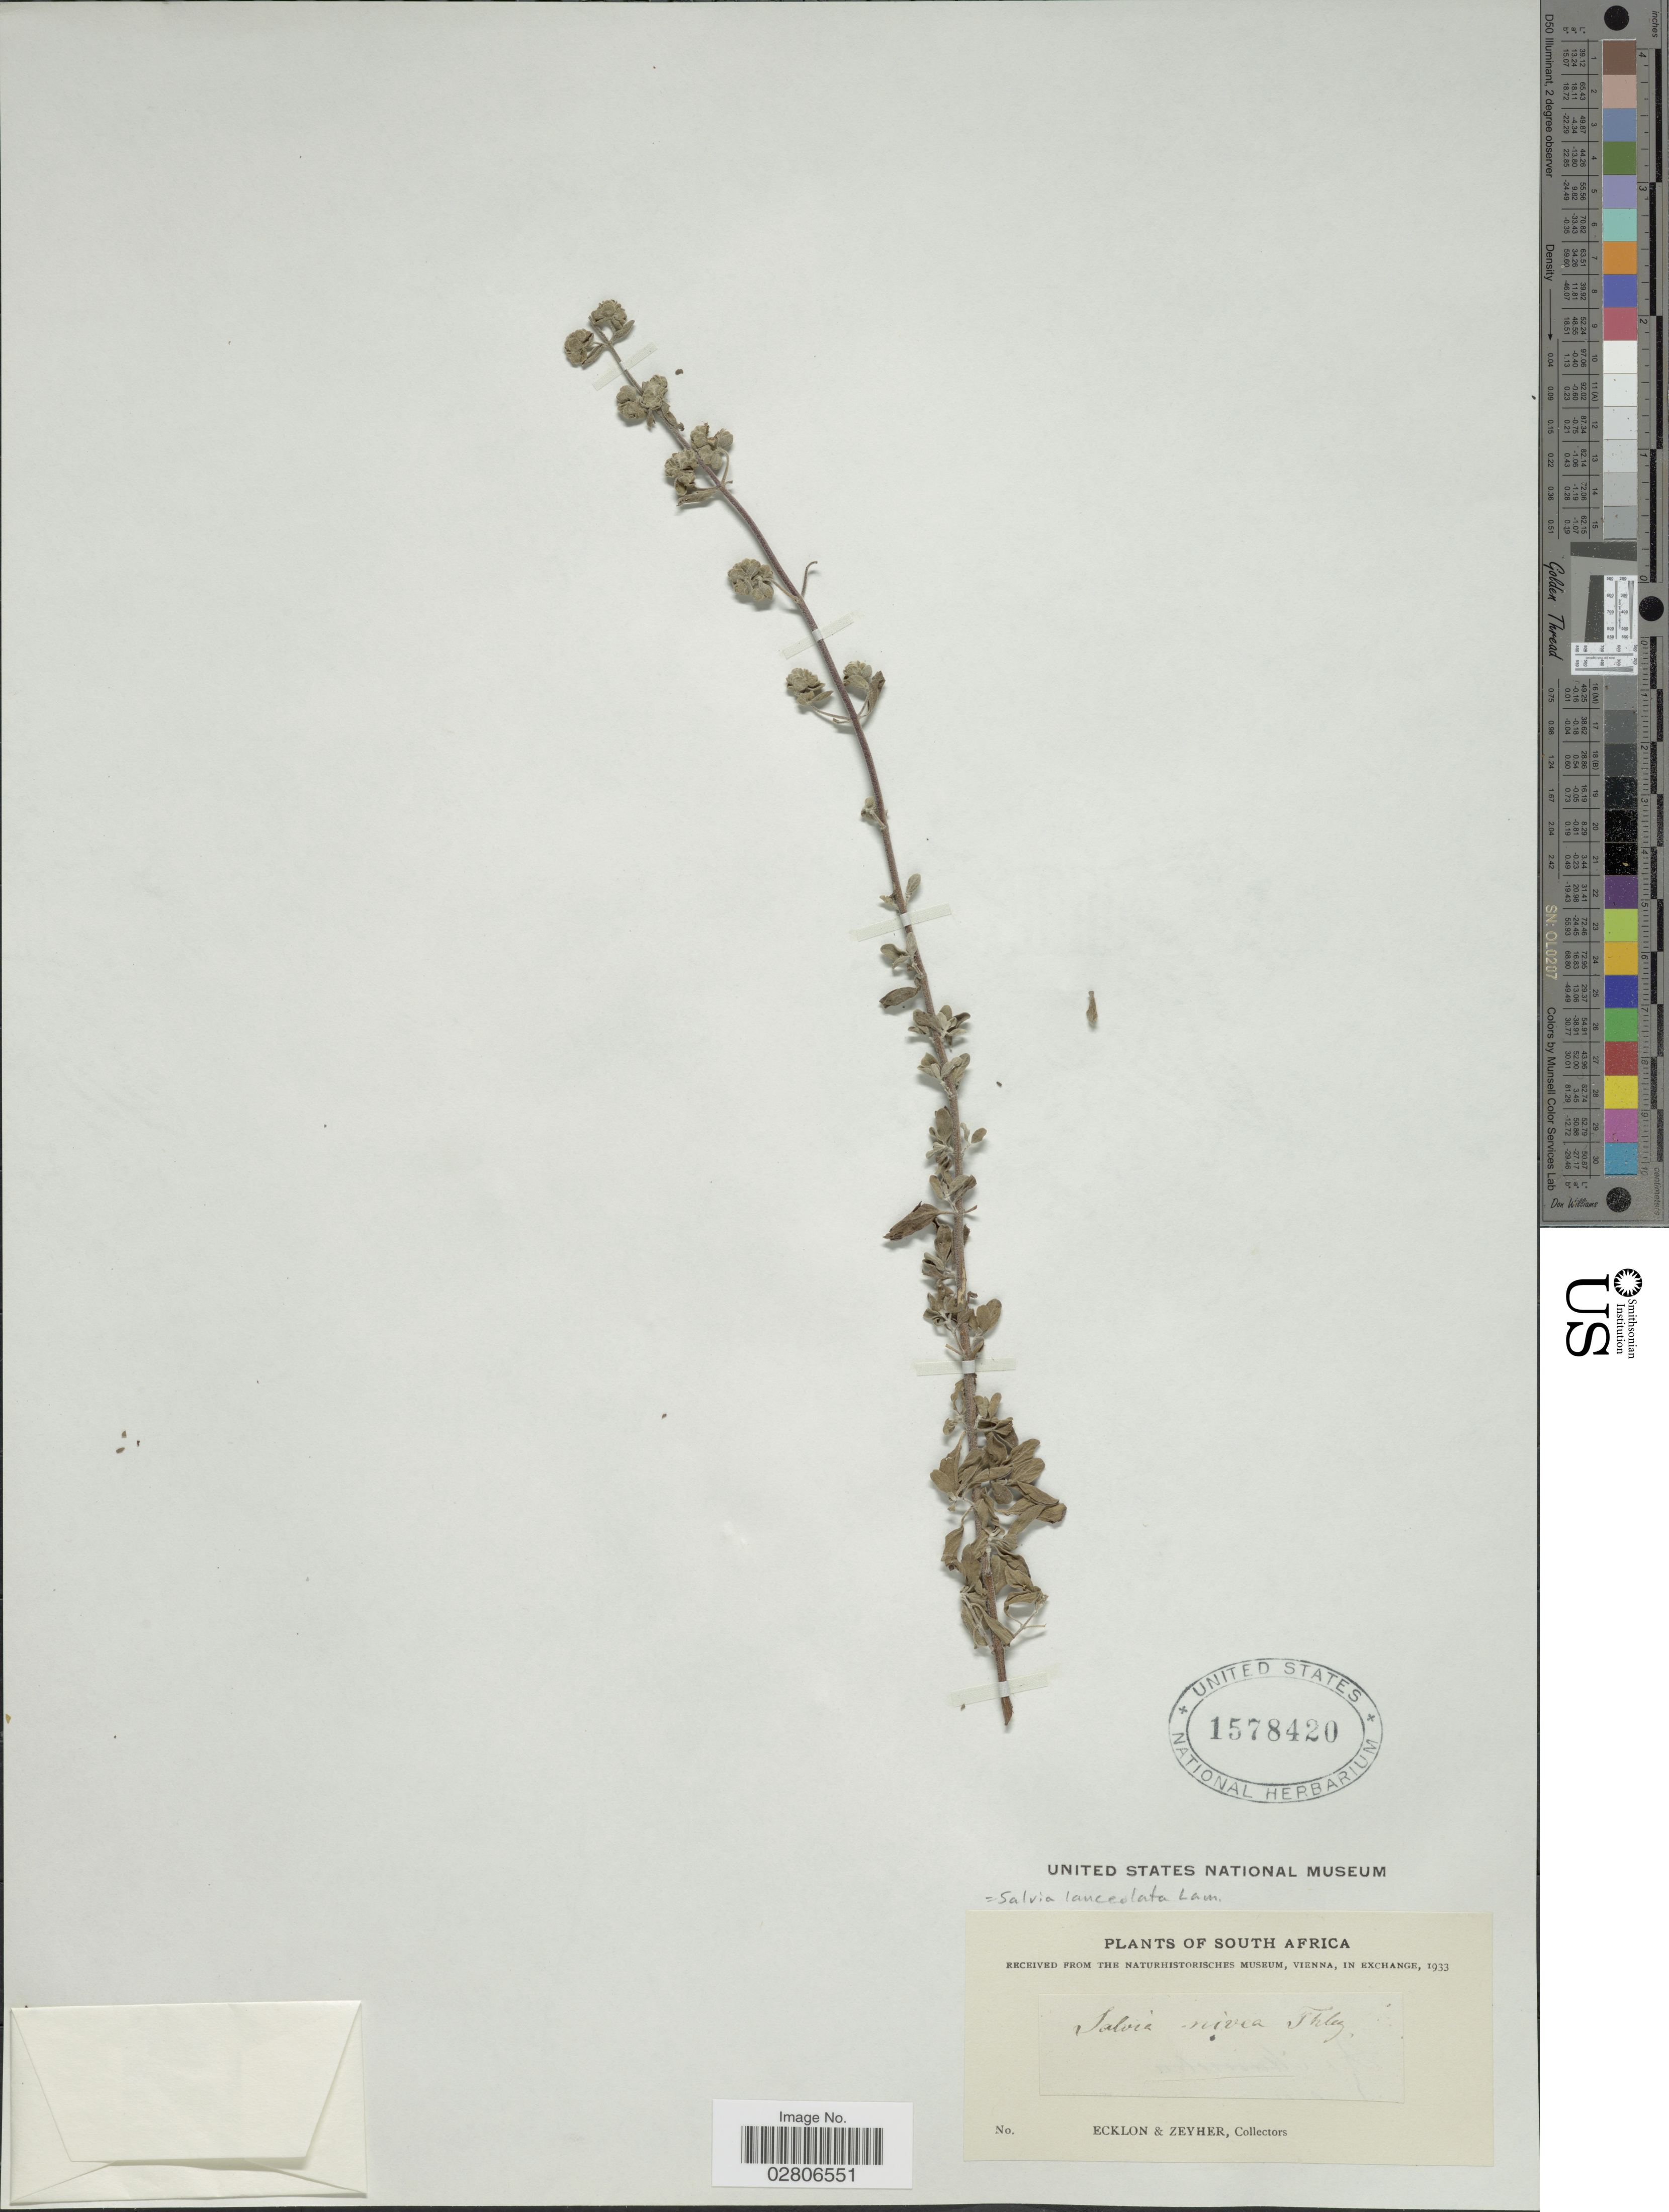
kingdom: Plantae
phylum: Tracheophyta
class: Magnoliopsida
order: Lamiales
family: Lamiaceae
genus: Salvia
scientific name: Salvia lanceolata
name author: Brouss.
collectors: -. Ecklon & -. Zeyher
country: South Africa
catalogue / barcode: US 1578420